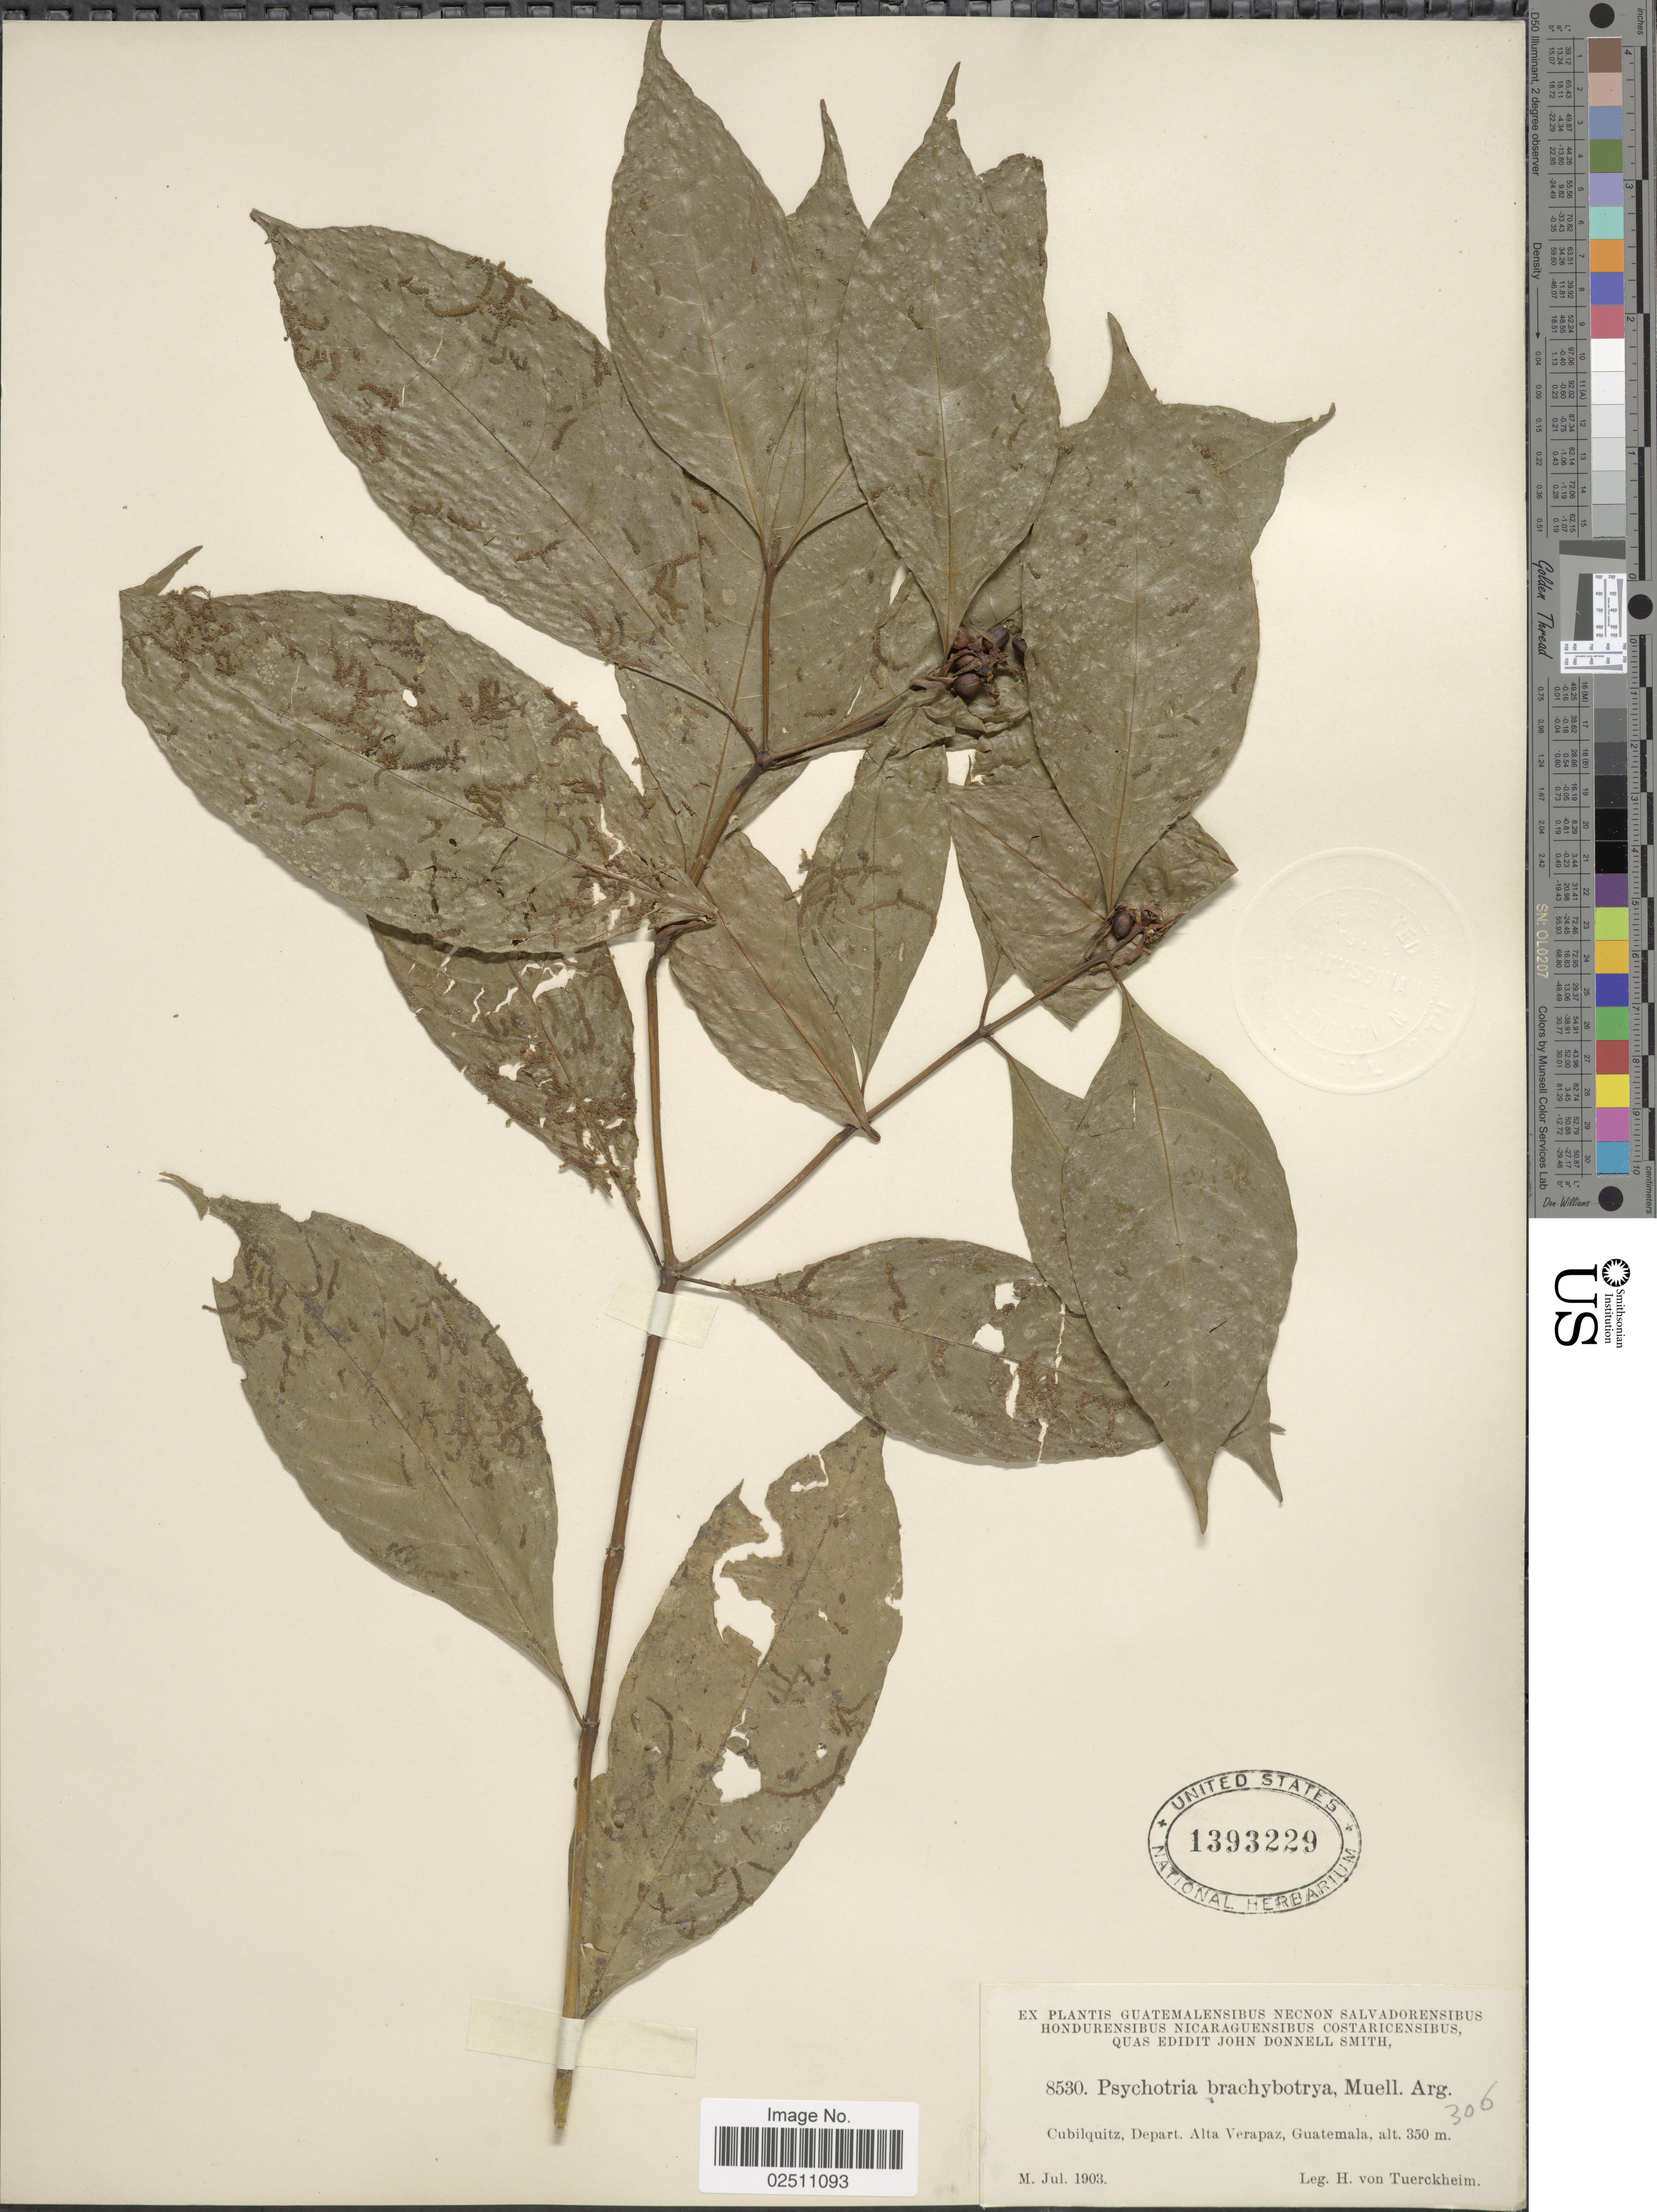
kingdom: Plantae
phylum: Tracheophyta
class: Magnoliopsida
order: Gentianales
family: Rubiaceae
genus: Psychotria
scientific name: Psychotria involucrata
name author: Sw.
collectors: H. von Türckheim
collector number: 8530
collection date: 1903-07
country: Guatemala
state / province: Alta Verapaz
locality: Cubilquitz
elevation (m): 350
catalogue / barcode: US 1393229